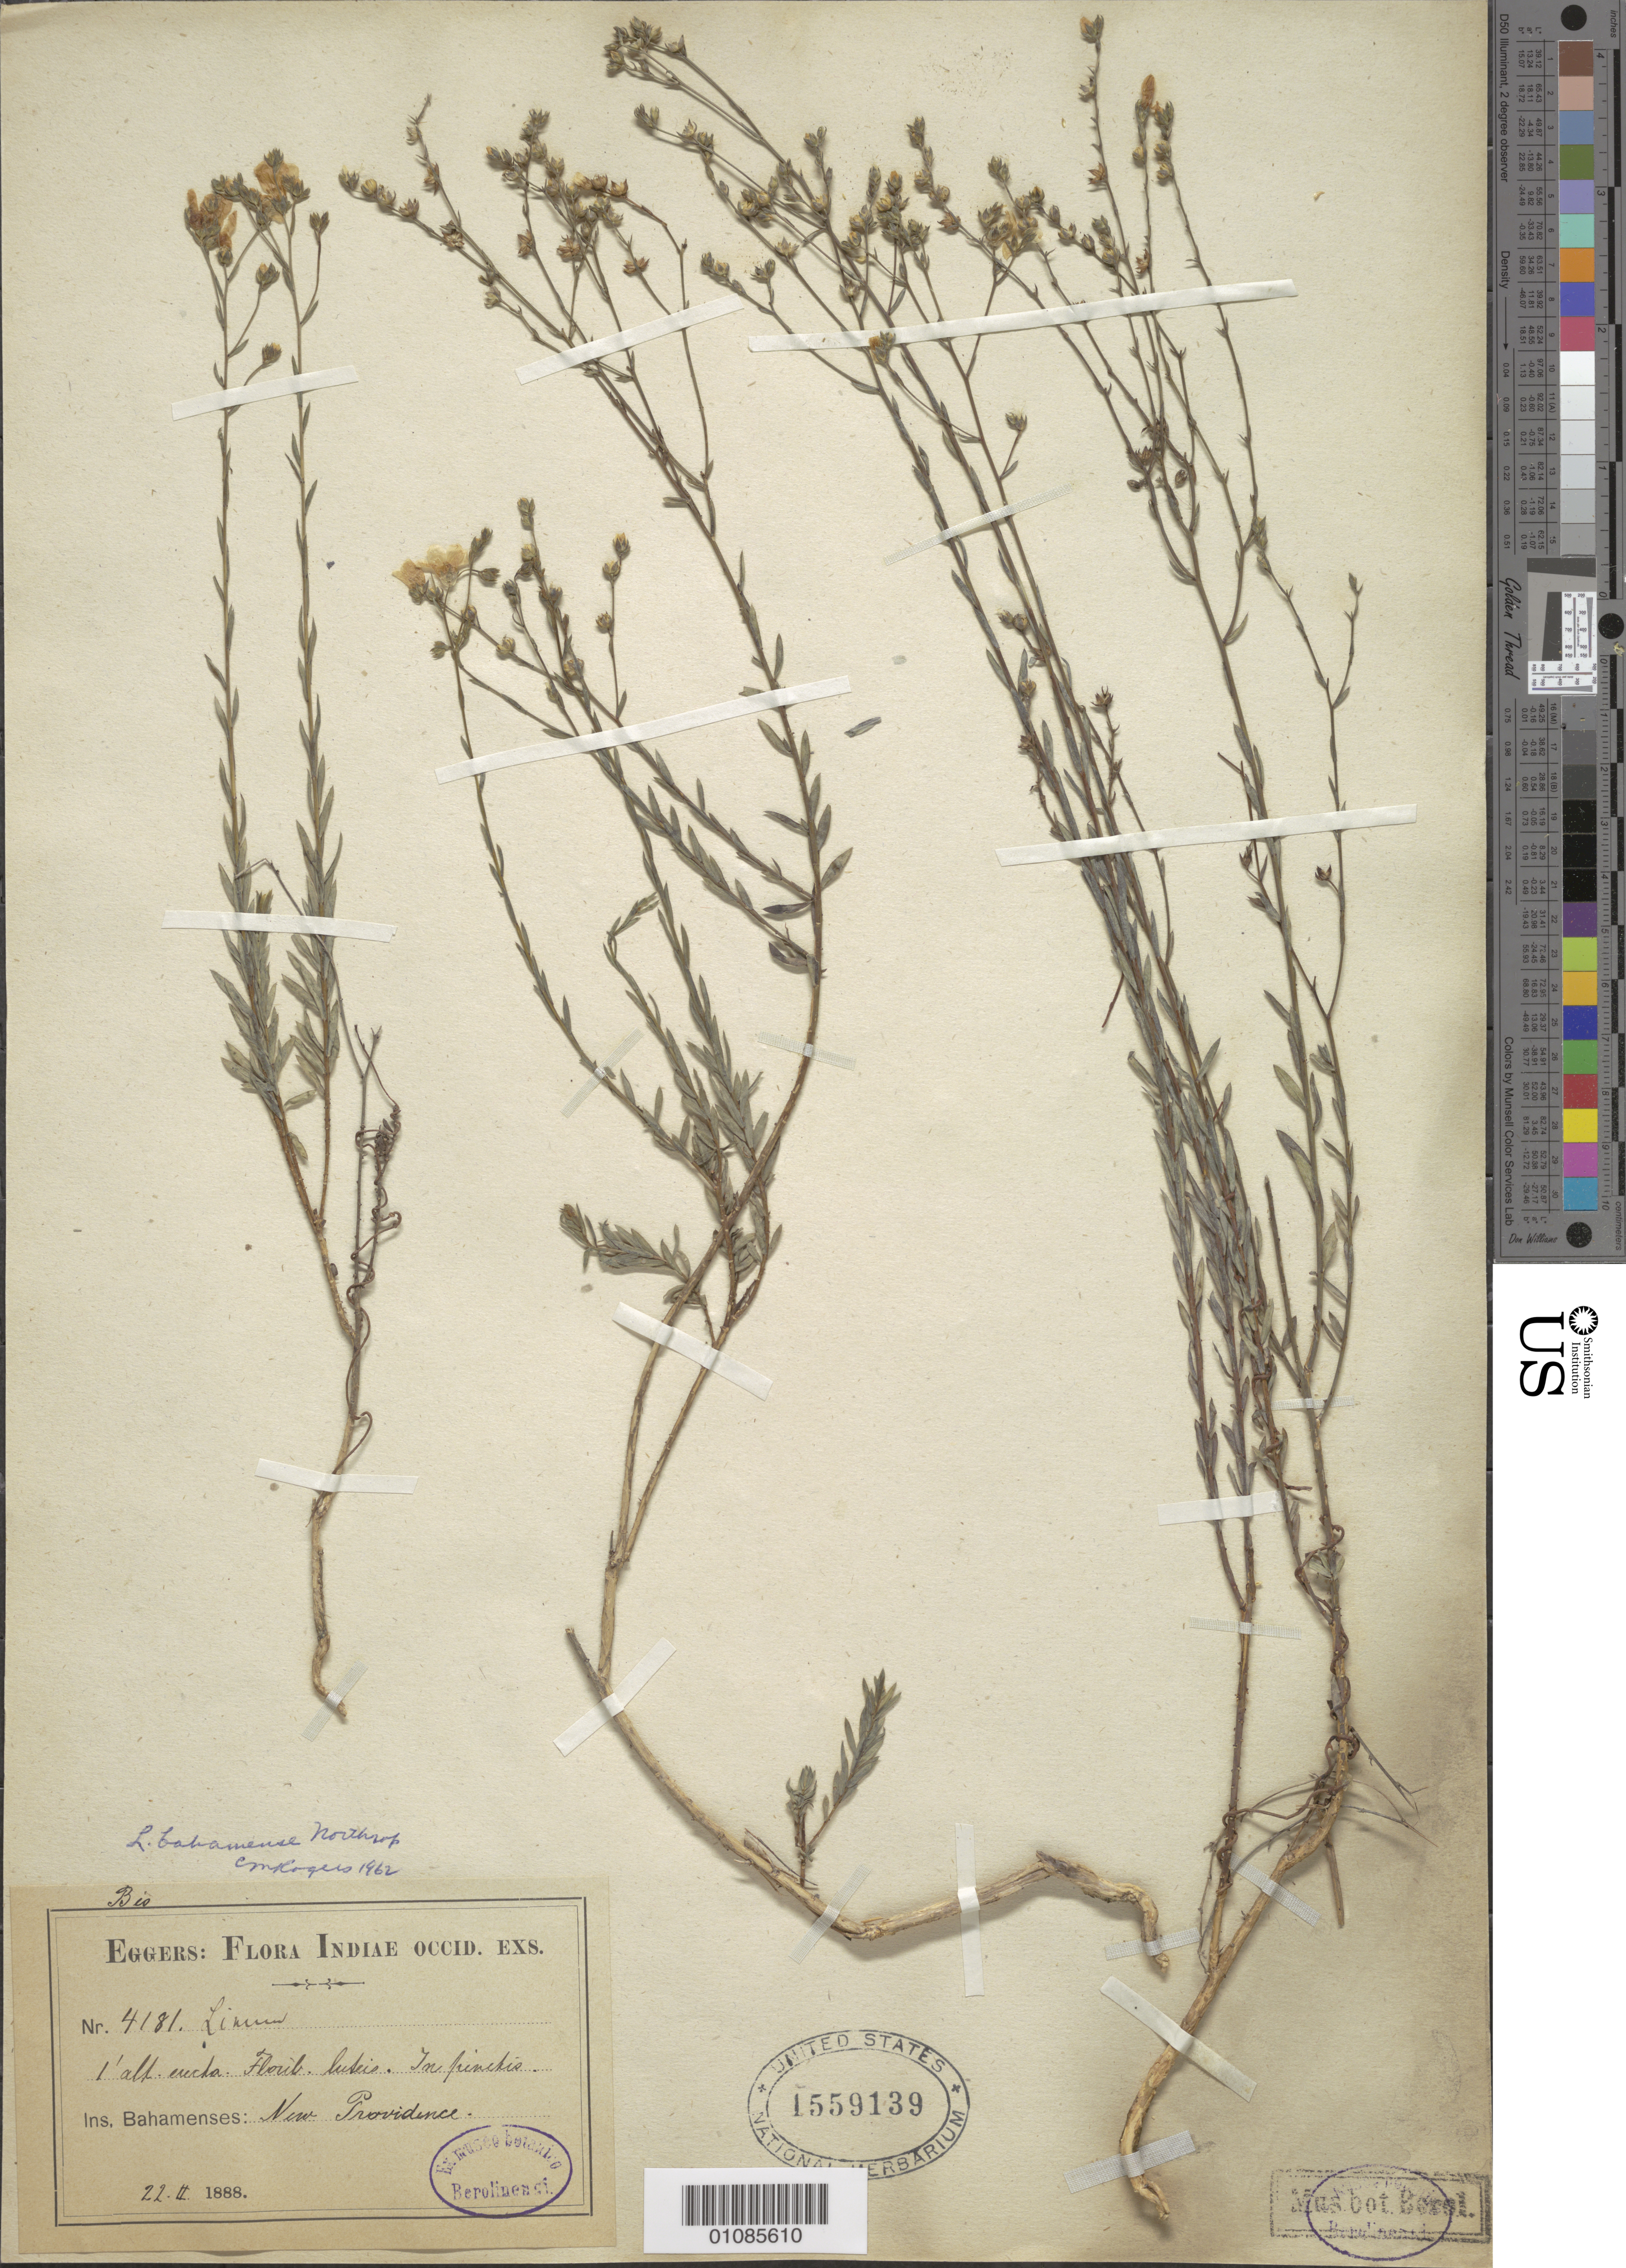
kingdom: Plantae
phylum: Tracheophyta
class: Magnoliopsida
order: Malpighiales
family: Linaceae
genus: Linum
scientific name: Linum bahamense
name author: Northr.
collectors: H. F. A. von Eggers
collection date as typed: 22 Feb 1888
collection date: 1888-02-22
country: Bahamas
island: New Providence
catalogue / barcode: US 1559139